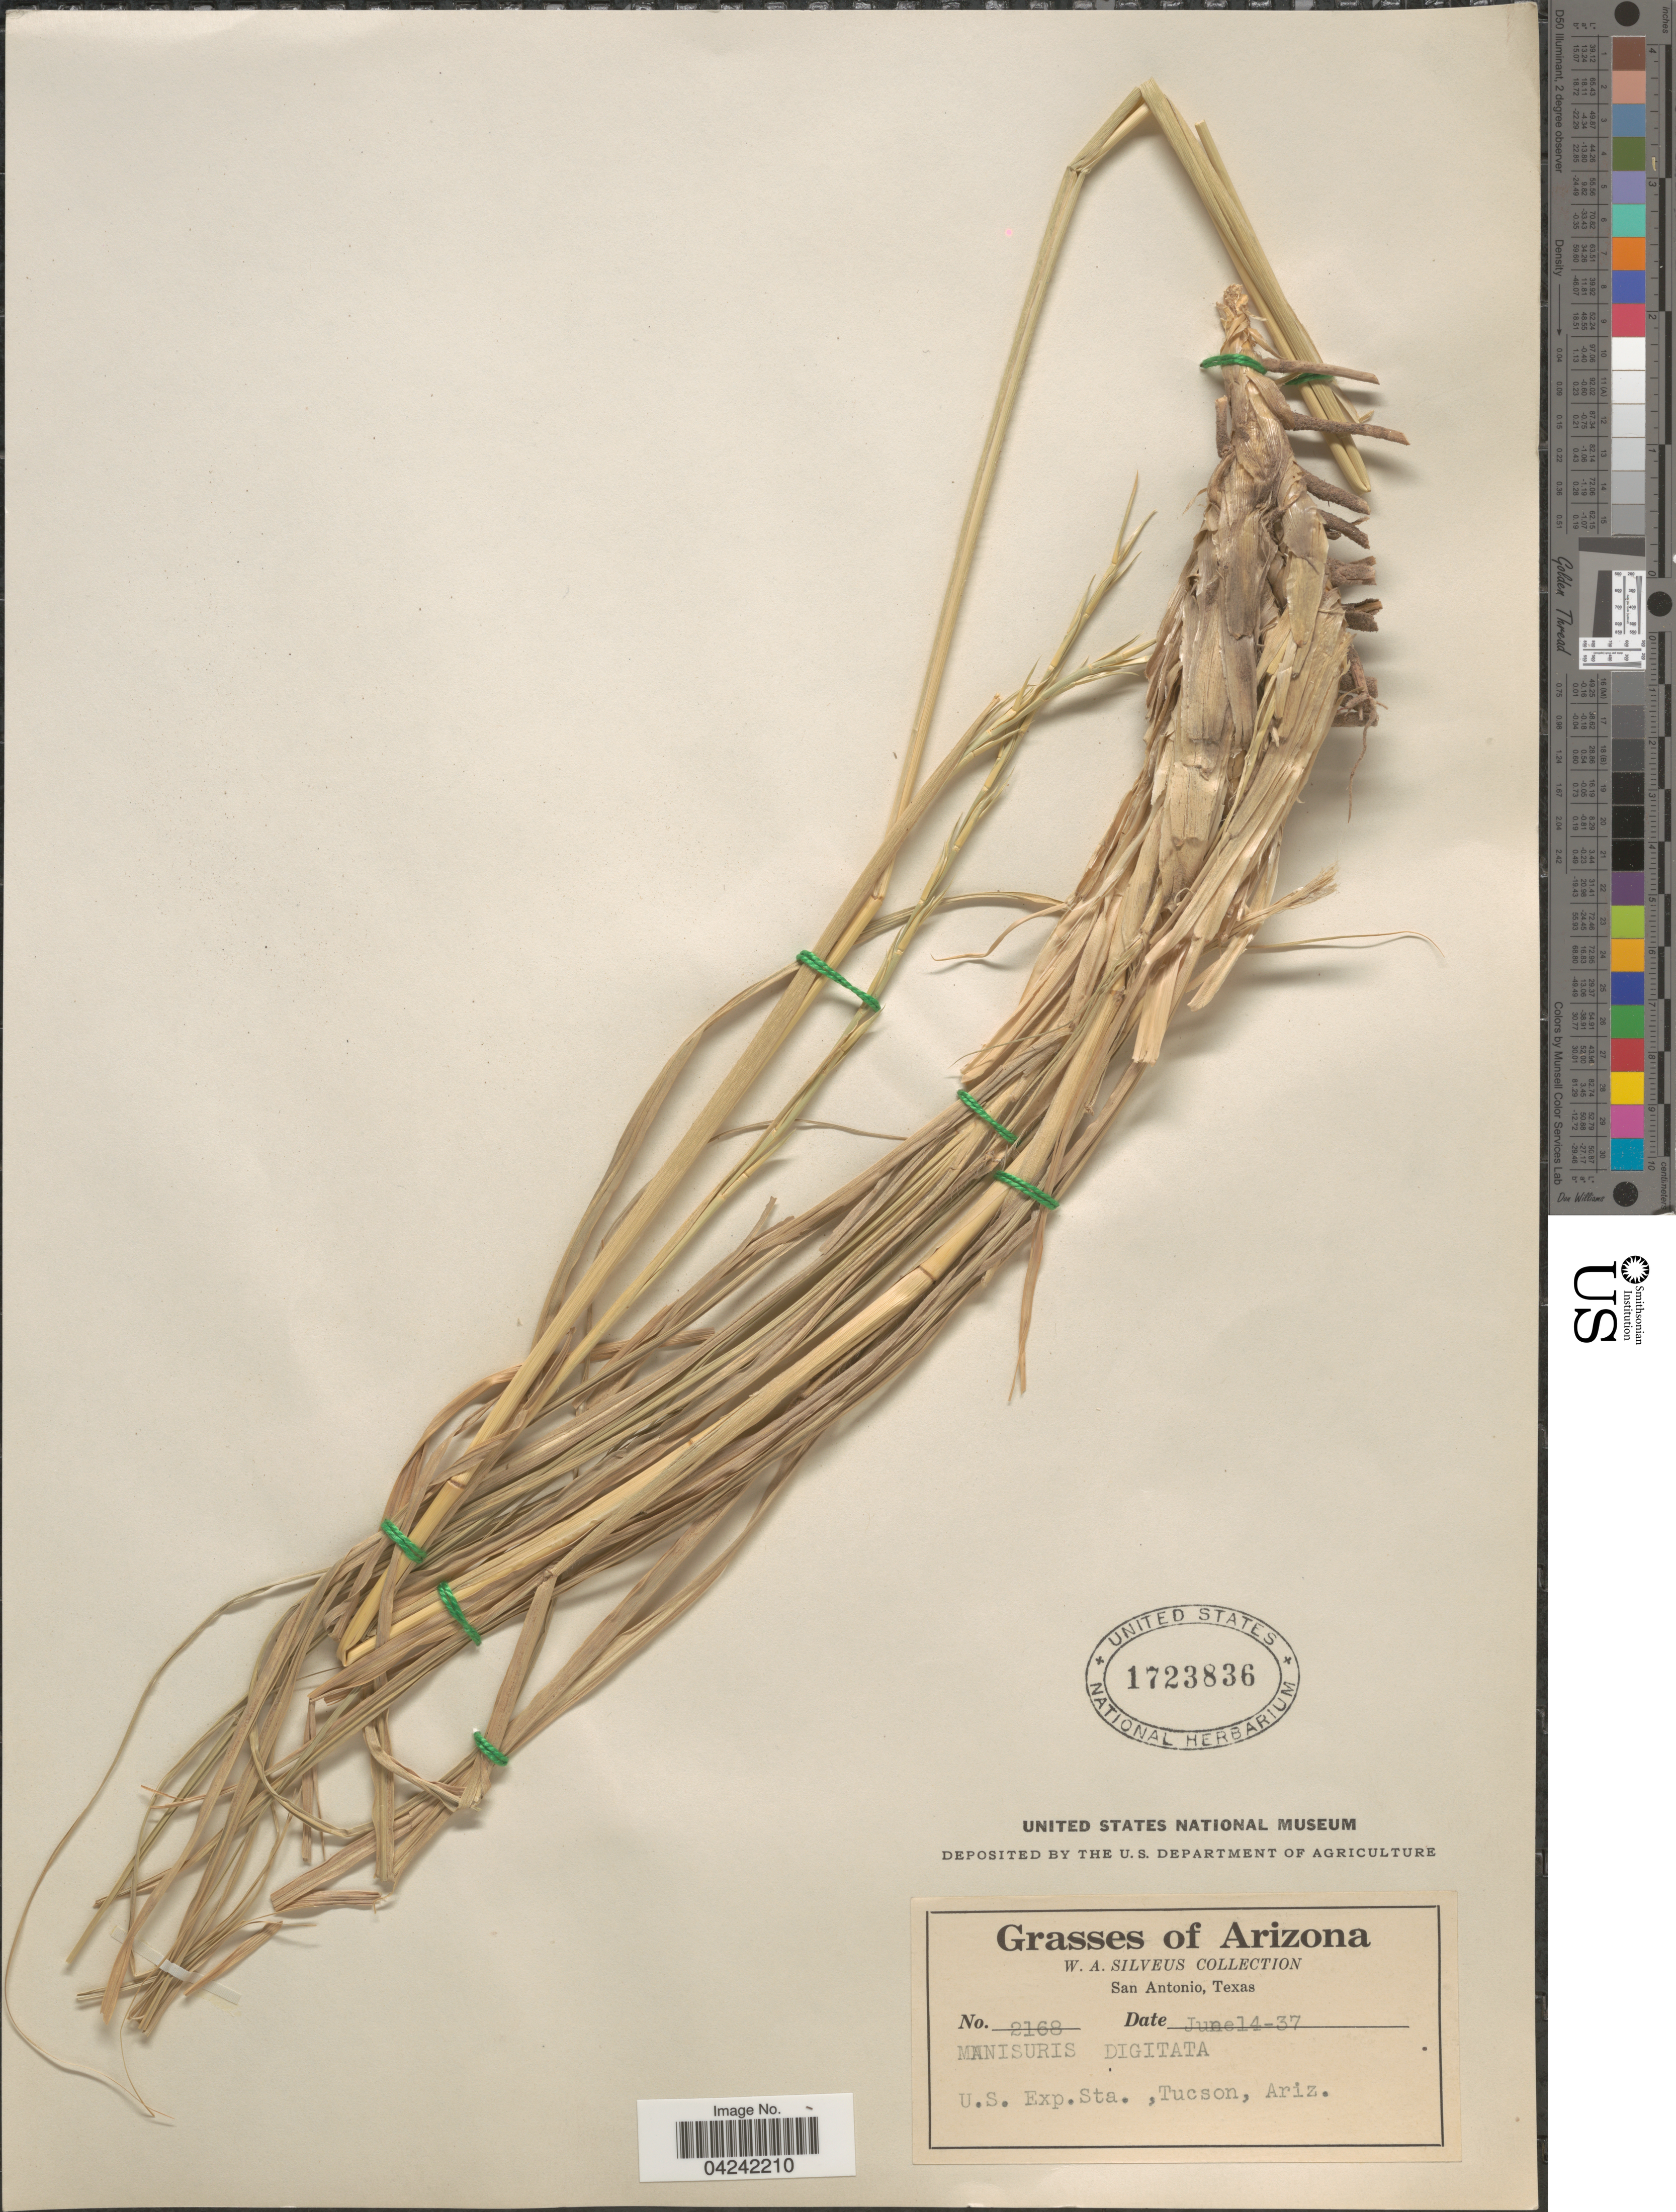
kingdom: Plantae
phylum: Tracheophyta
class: Liliopsida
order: Poales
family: Poaceae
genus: Phacelurus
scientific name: Phacelurus digitatus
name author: (Sibth. & Sm.) Griseb.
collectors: W. Silveus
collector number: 2168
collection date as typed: Transcribed d/m/y: 14/6/37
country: United States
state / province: Arizona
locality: U.S. Exp. Sta., Tucson.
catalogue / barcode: US 1723836